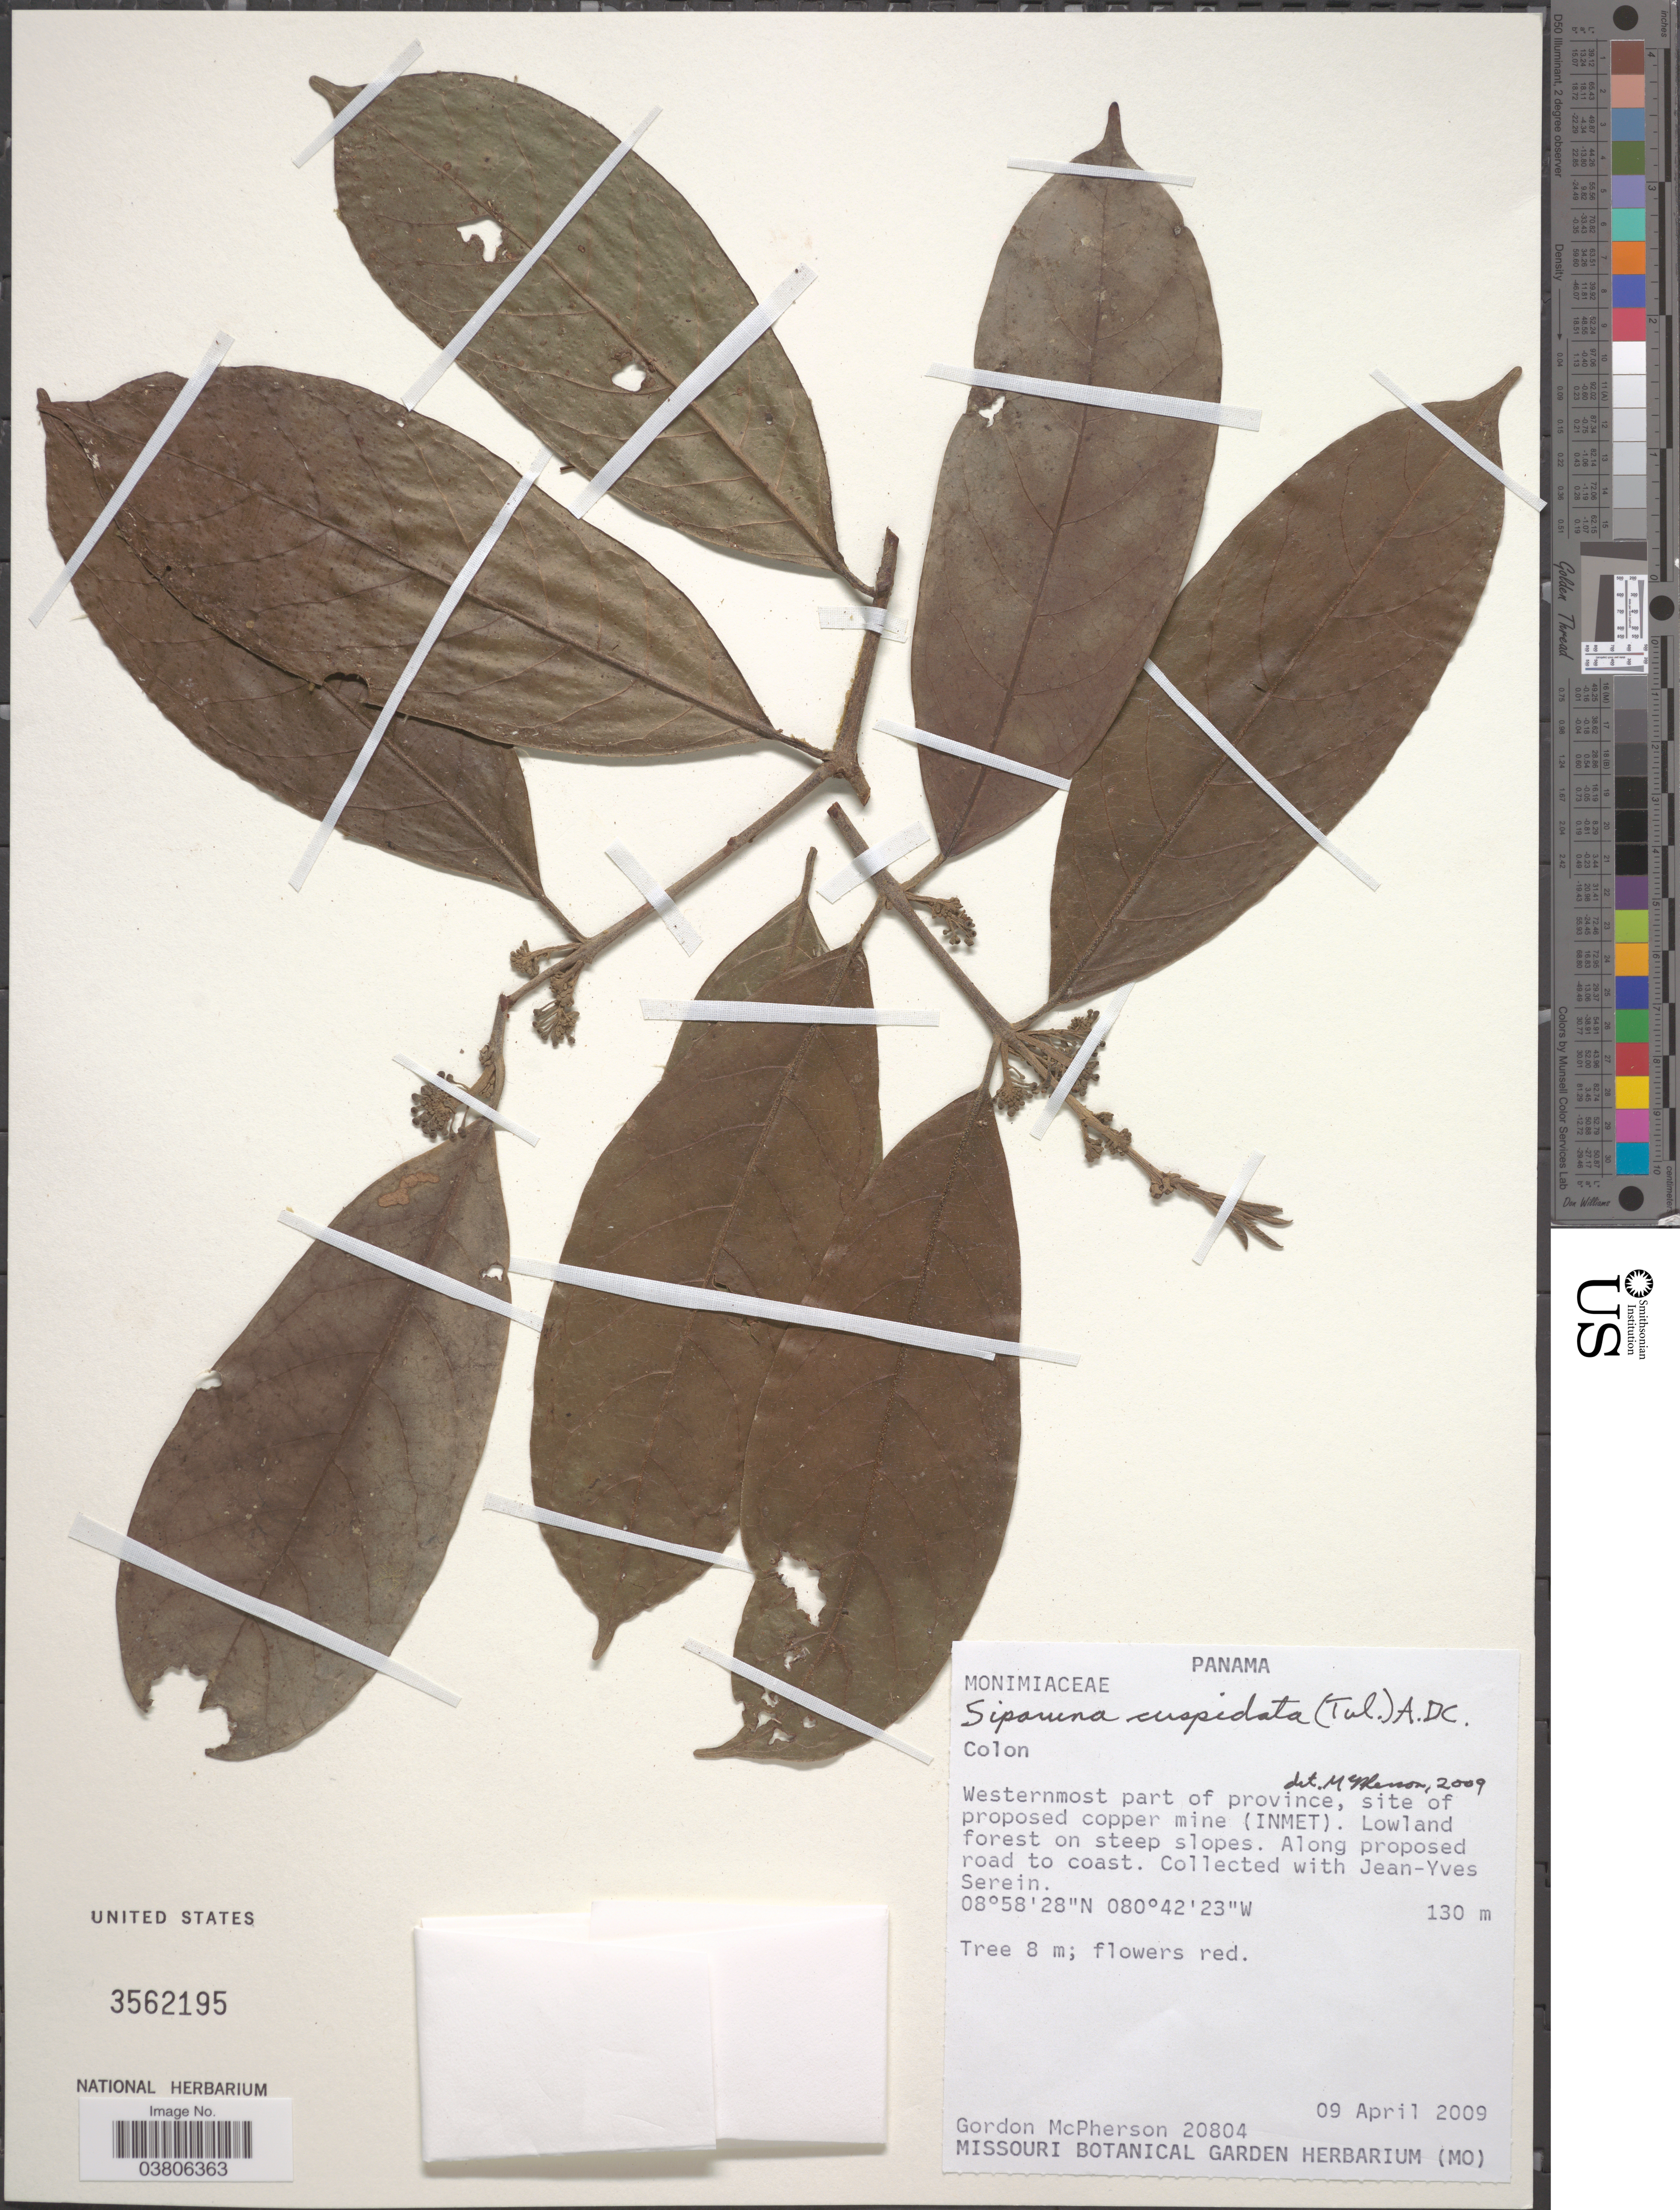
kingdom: Plantae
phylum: Tracheophyta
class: Magnoliopsida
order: Laurales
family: Siparunaceae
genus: Siparuna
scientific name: Siparuna cuspidata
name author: (Tul.) A. DC.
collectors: G. McPherson & J. Serein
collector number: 20804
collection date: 2009-04-09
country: Panama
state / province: Colón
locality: Westernmost part of province, site of proposed copper mine (INMET). Along proposed road to coast.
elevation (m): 130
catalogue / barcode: US 3562195